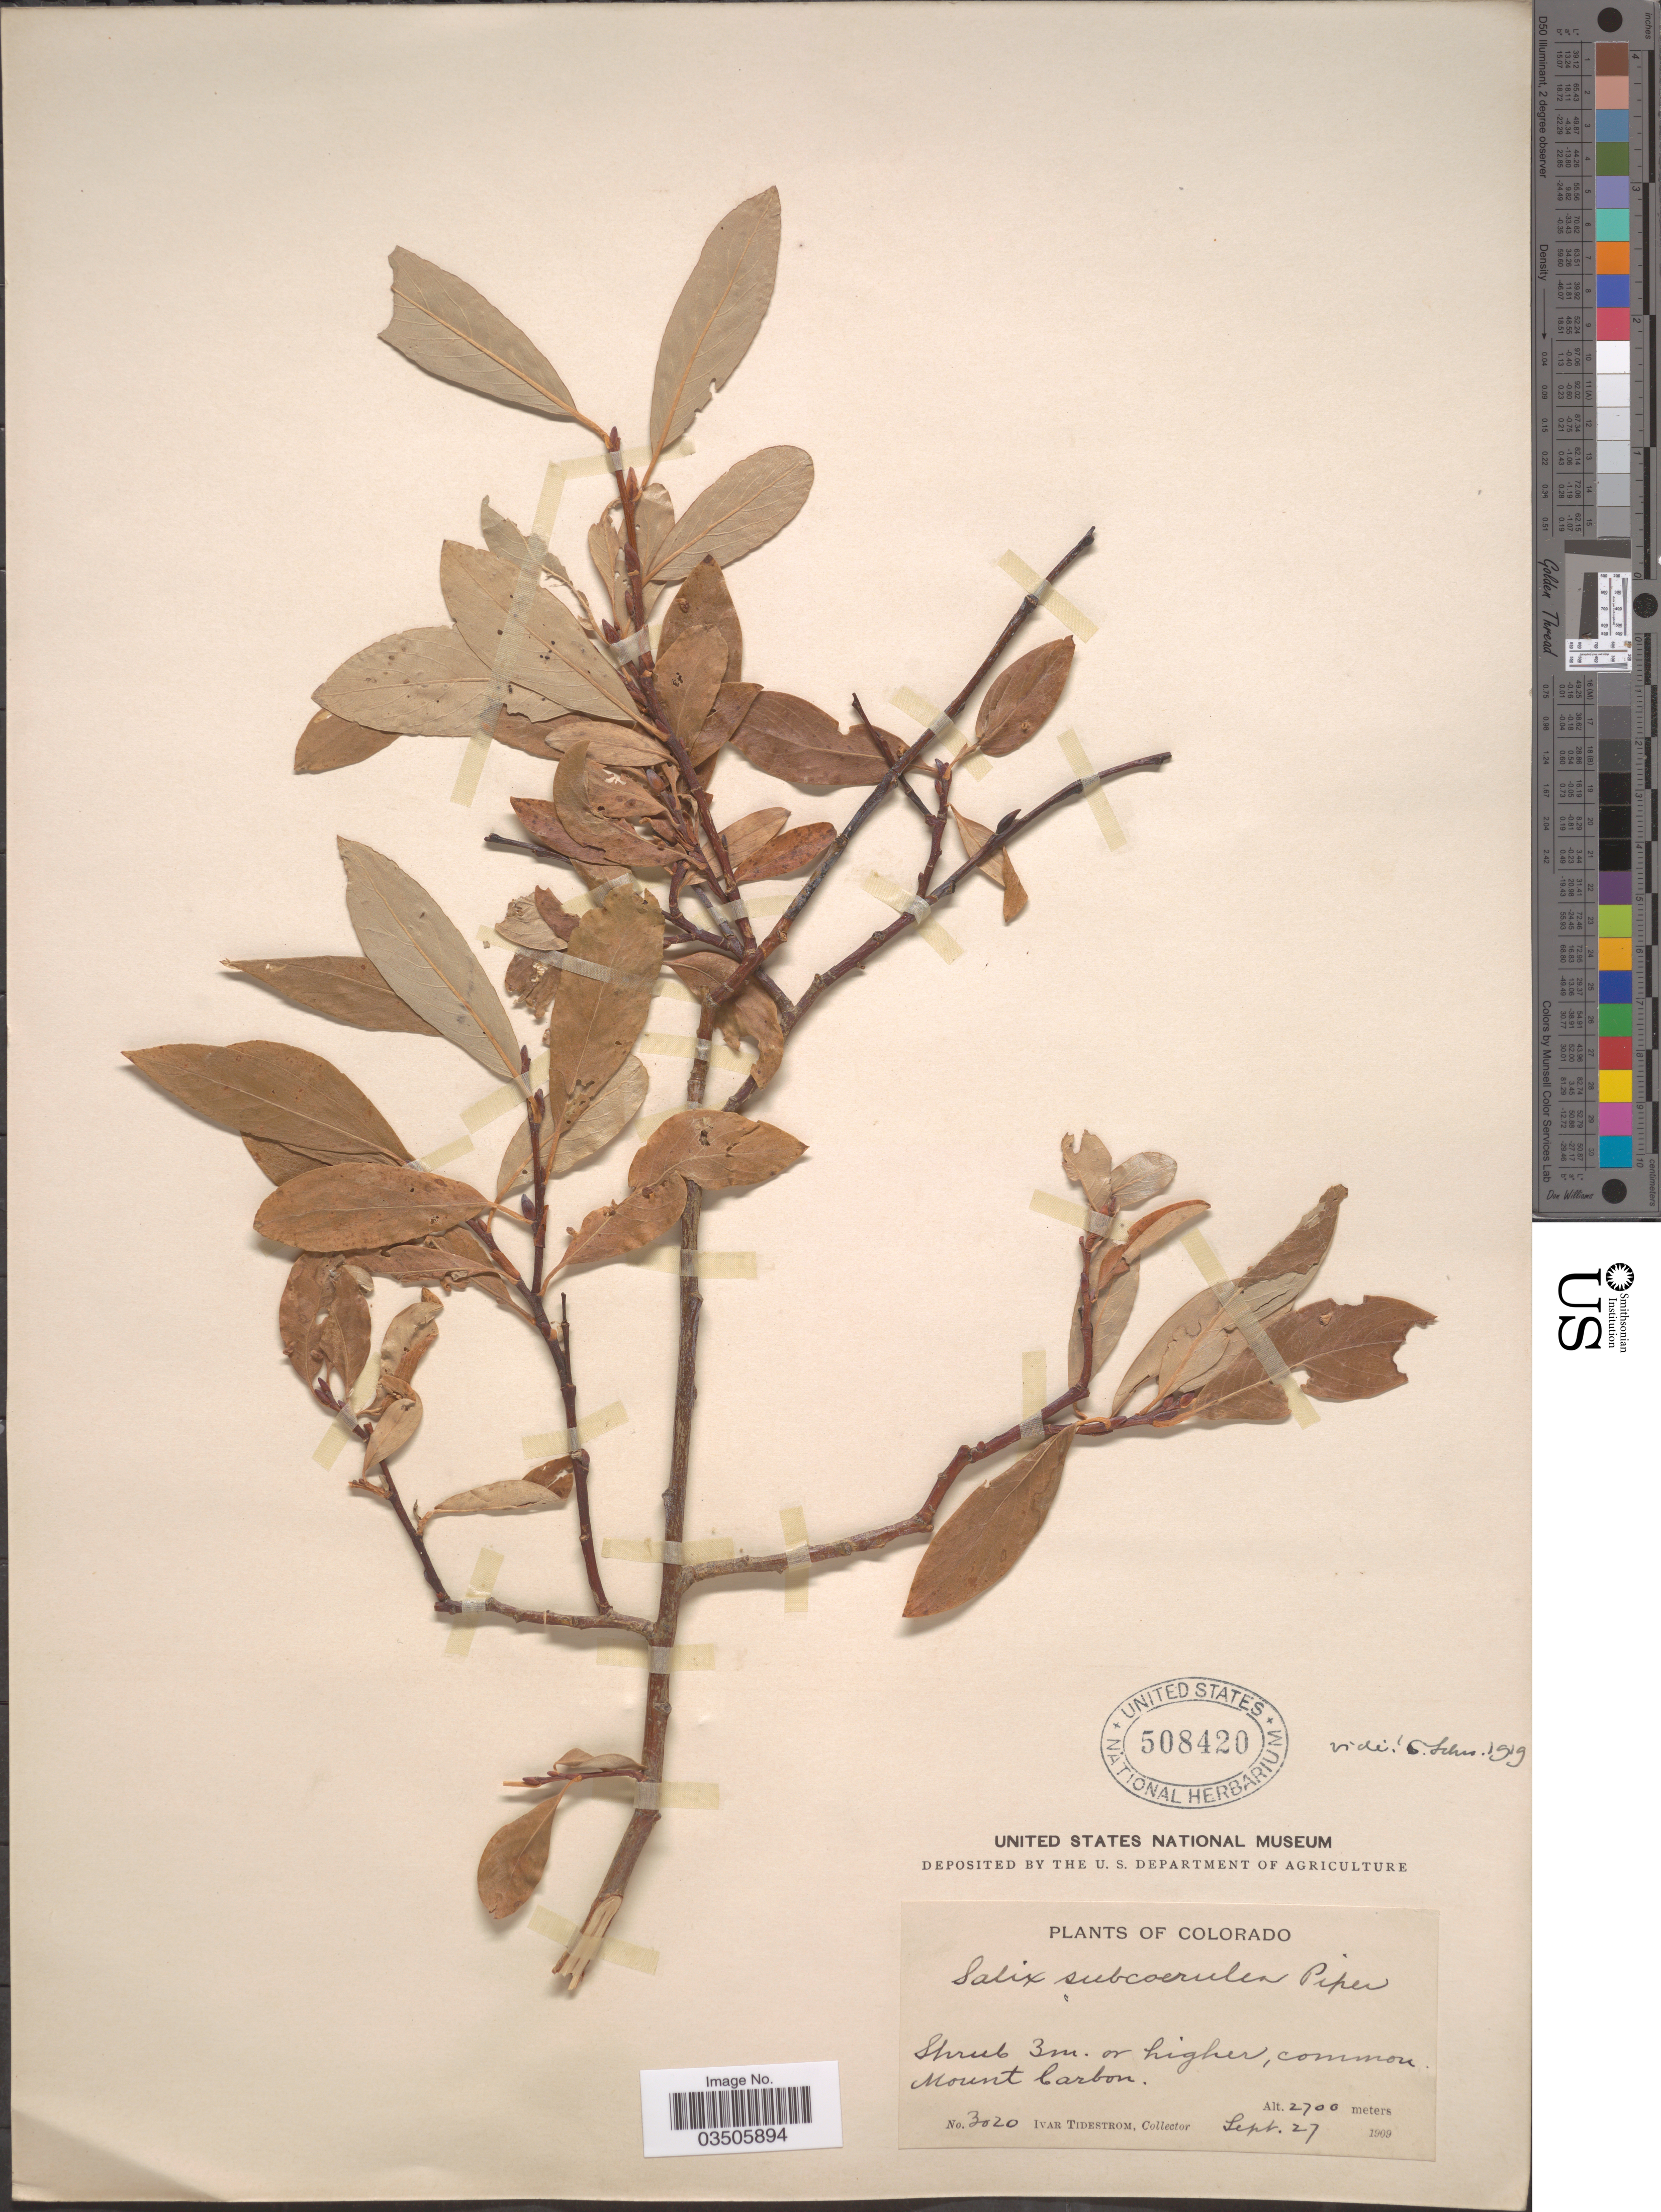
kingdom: Plantae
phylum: Tracheophyta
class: Magnoliopsida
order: Malpighiales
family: Salicaceae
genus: Salix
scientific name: Salix subcoerulea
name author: Piper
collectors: I. F. Tidestrom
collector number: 3020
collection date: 1909-09-27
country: United States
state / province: Colorado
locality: Mount Carbon.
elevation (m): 2700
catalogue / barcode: US 508420